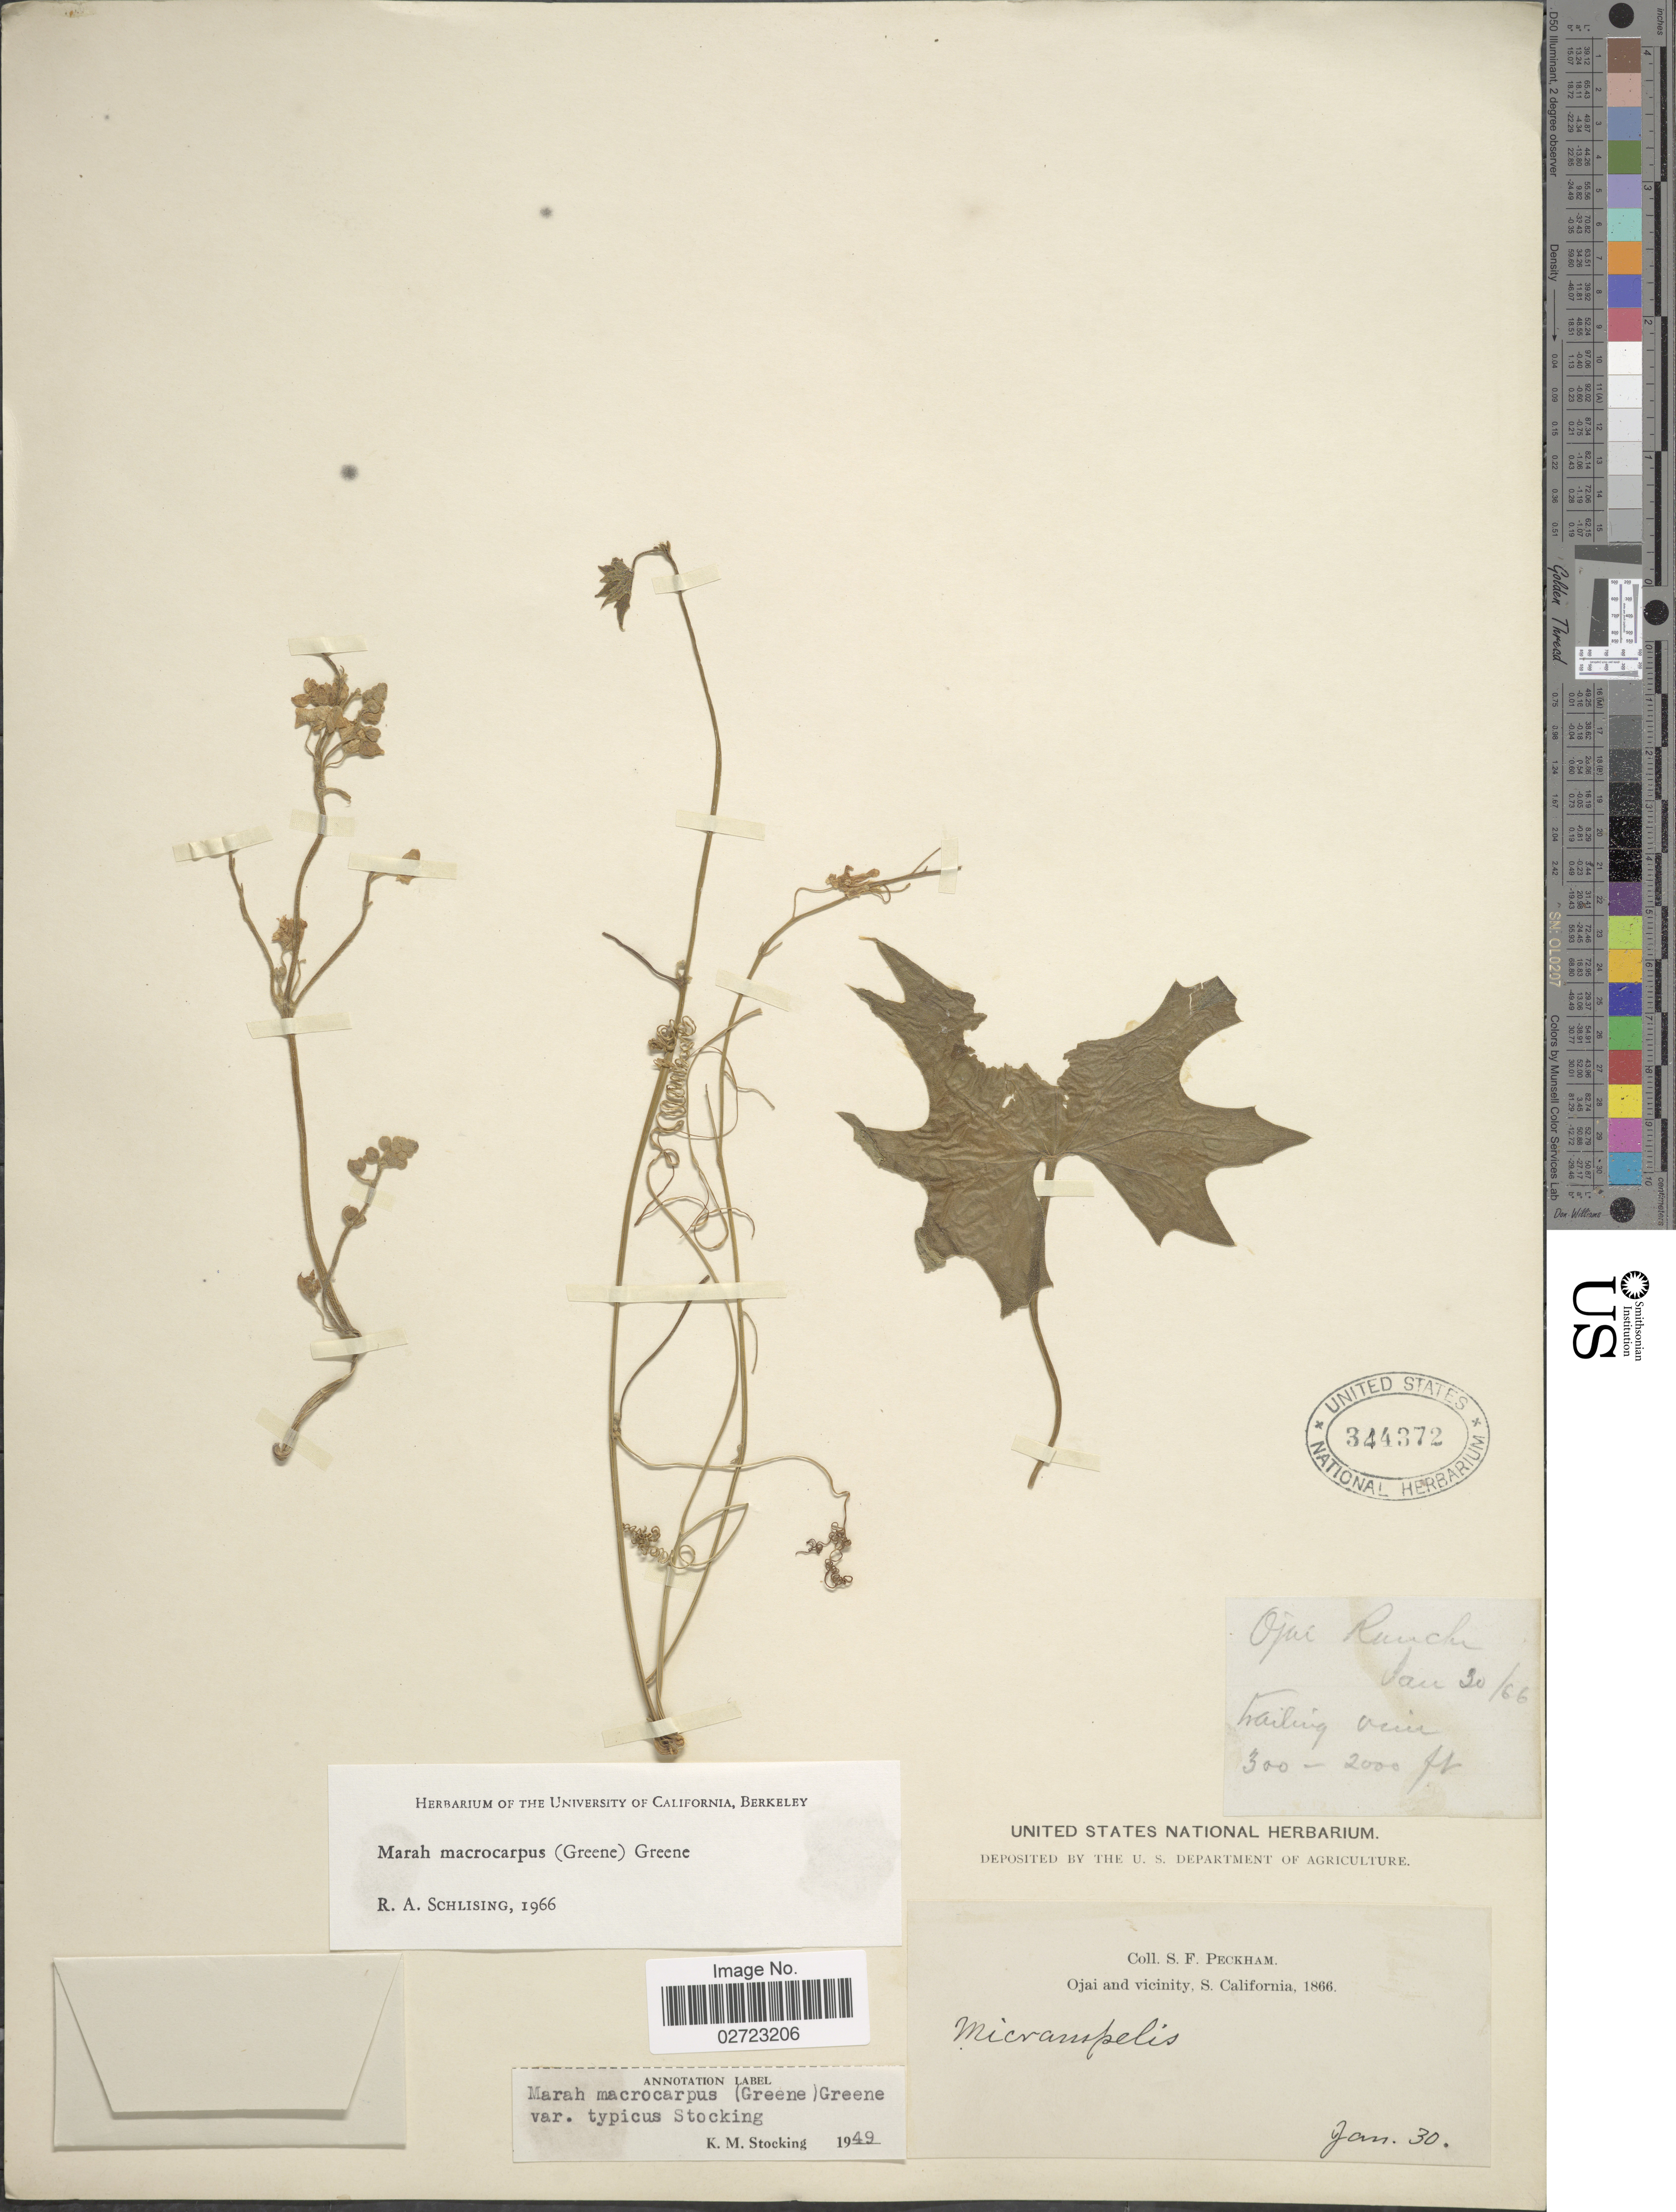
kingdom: Plantae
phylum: Tracheophyta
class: Magnoliopsida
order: Cucurbitales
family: Cucurbitaceae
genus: Marah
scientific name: Marah macrocarpa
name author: (Greene) Greene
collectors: S. Peckham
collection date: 1866-01-30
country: United States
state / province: California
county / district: Ventura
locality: Ojai and vicinity, S. California, Ojai Ranch,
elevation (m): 91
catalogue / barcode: US 344372